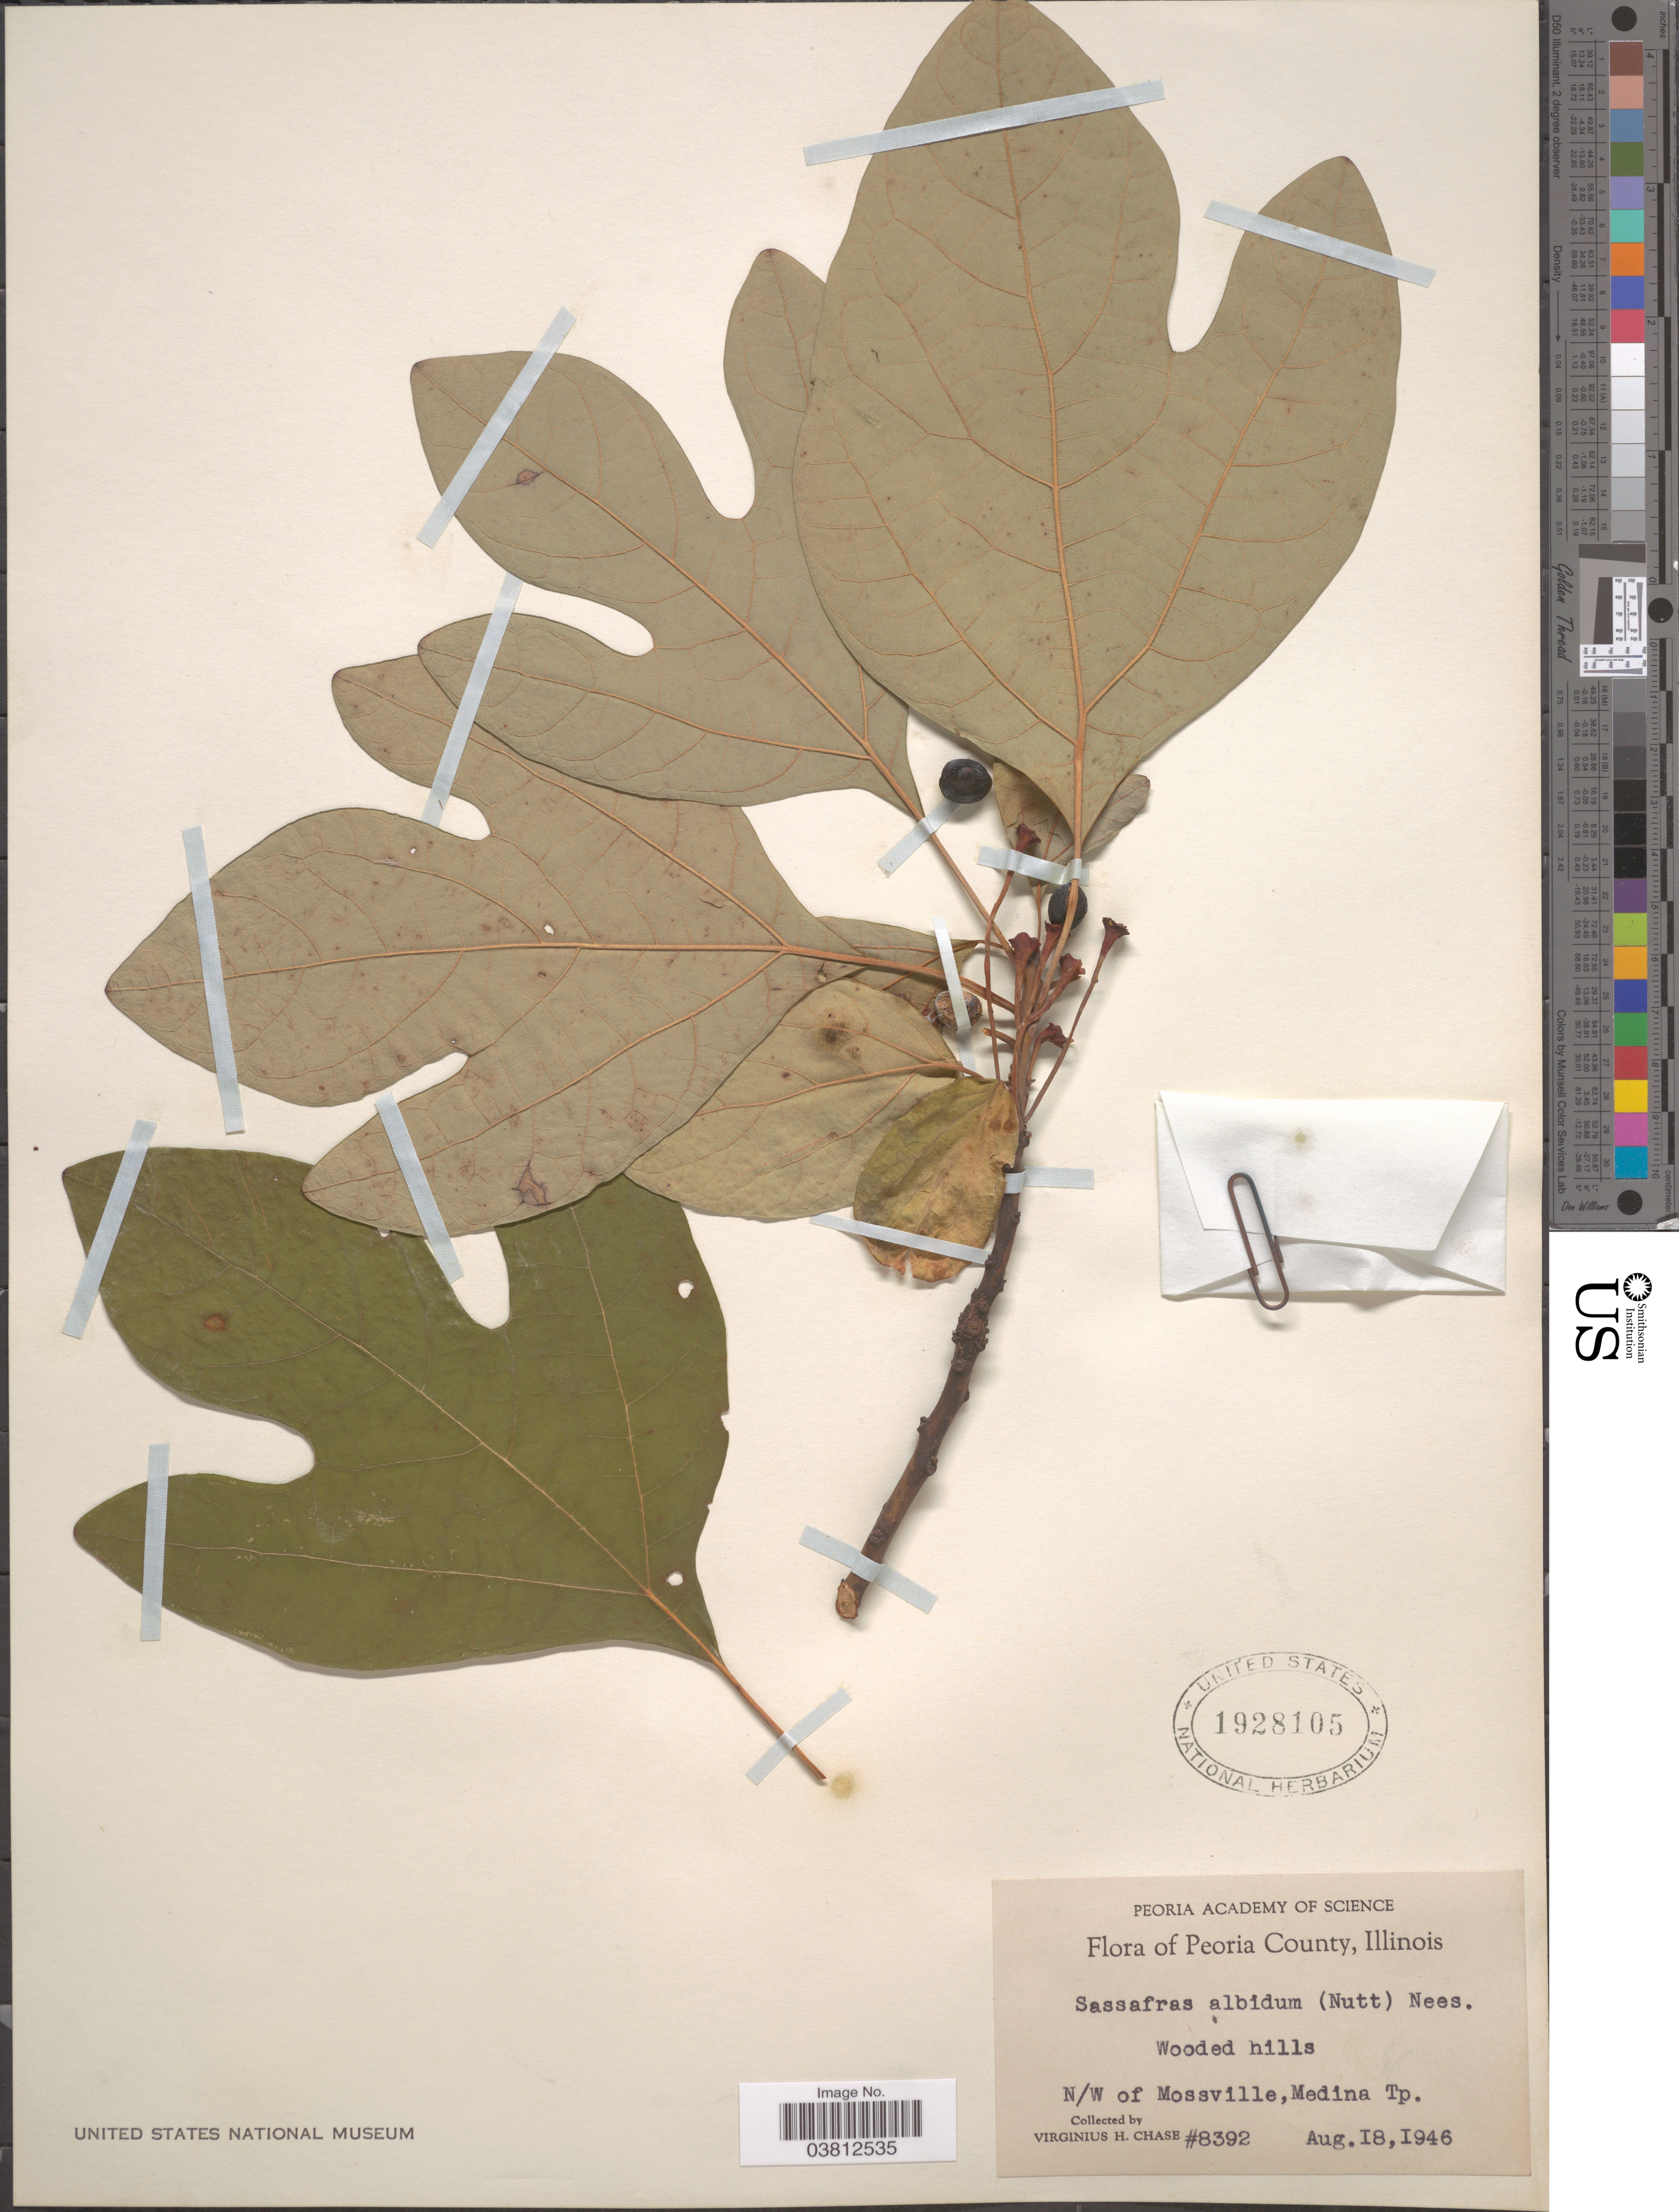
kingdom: Plantae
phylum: Tracheophyta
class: Magnoliopsida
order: Laurales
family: Lauraceae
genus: Sassafras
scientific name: Sassafras albidum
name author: (Nutt.) Nees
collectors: V. H. Chase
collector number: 8392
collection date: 1946-08-18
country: United States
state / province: Illinois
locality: Peoria County. N/W of Mossville, Median Tp.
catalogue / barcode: US 1928105